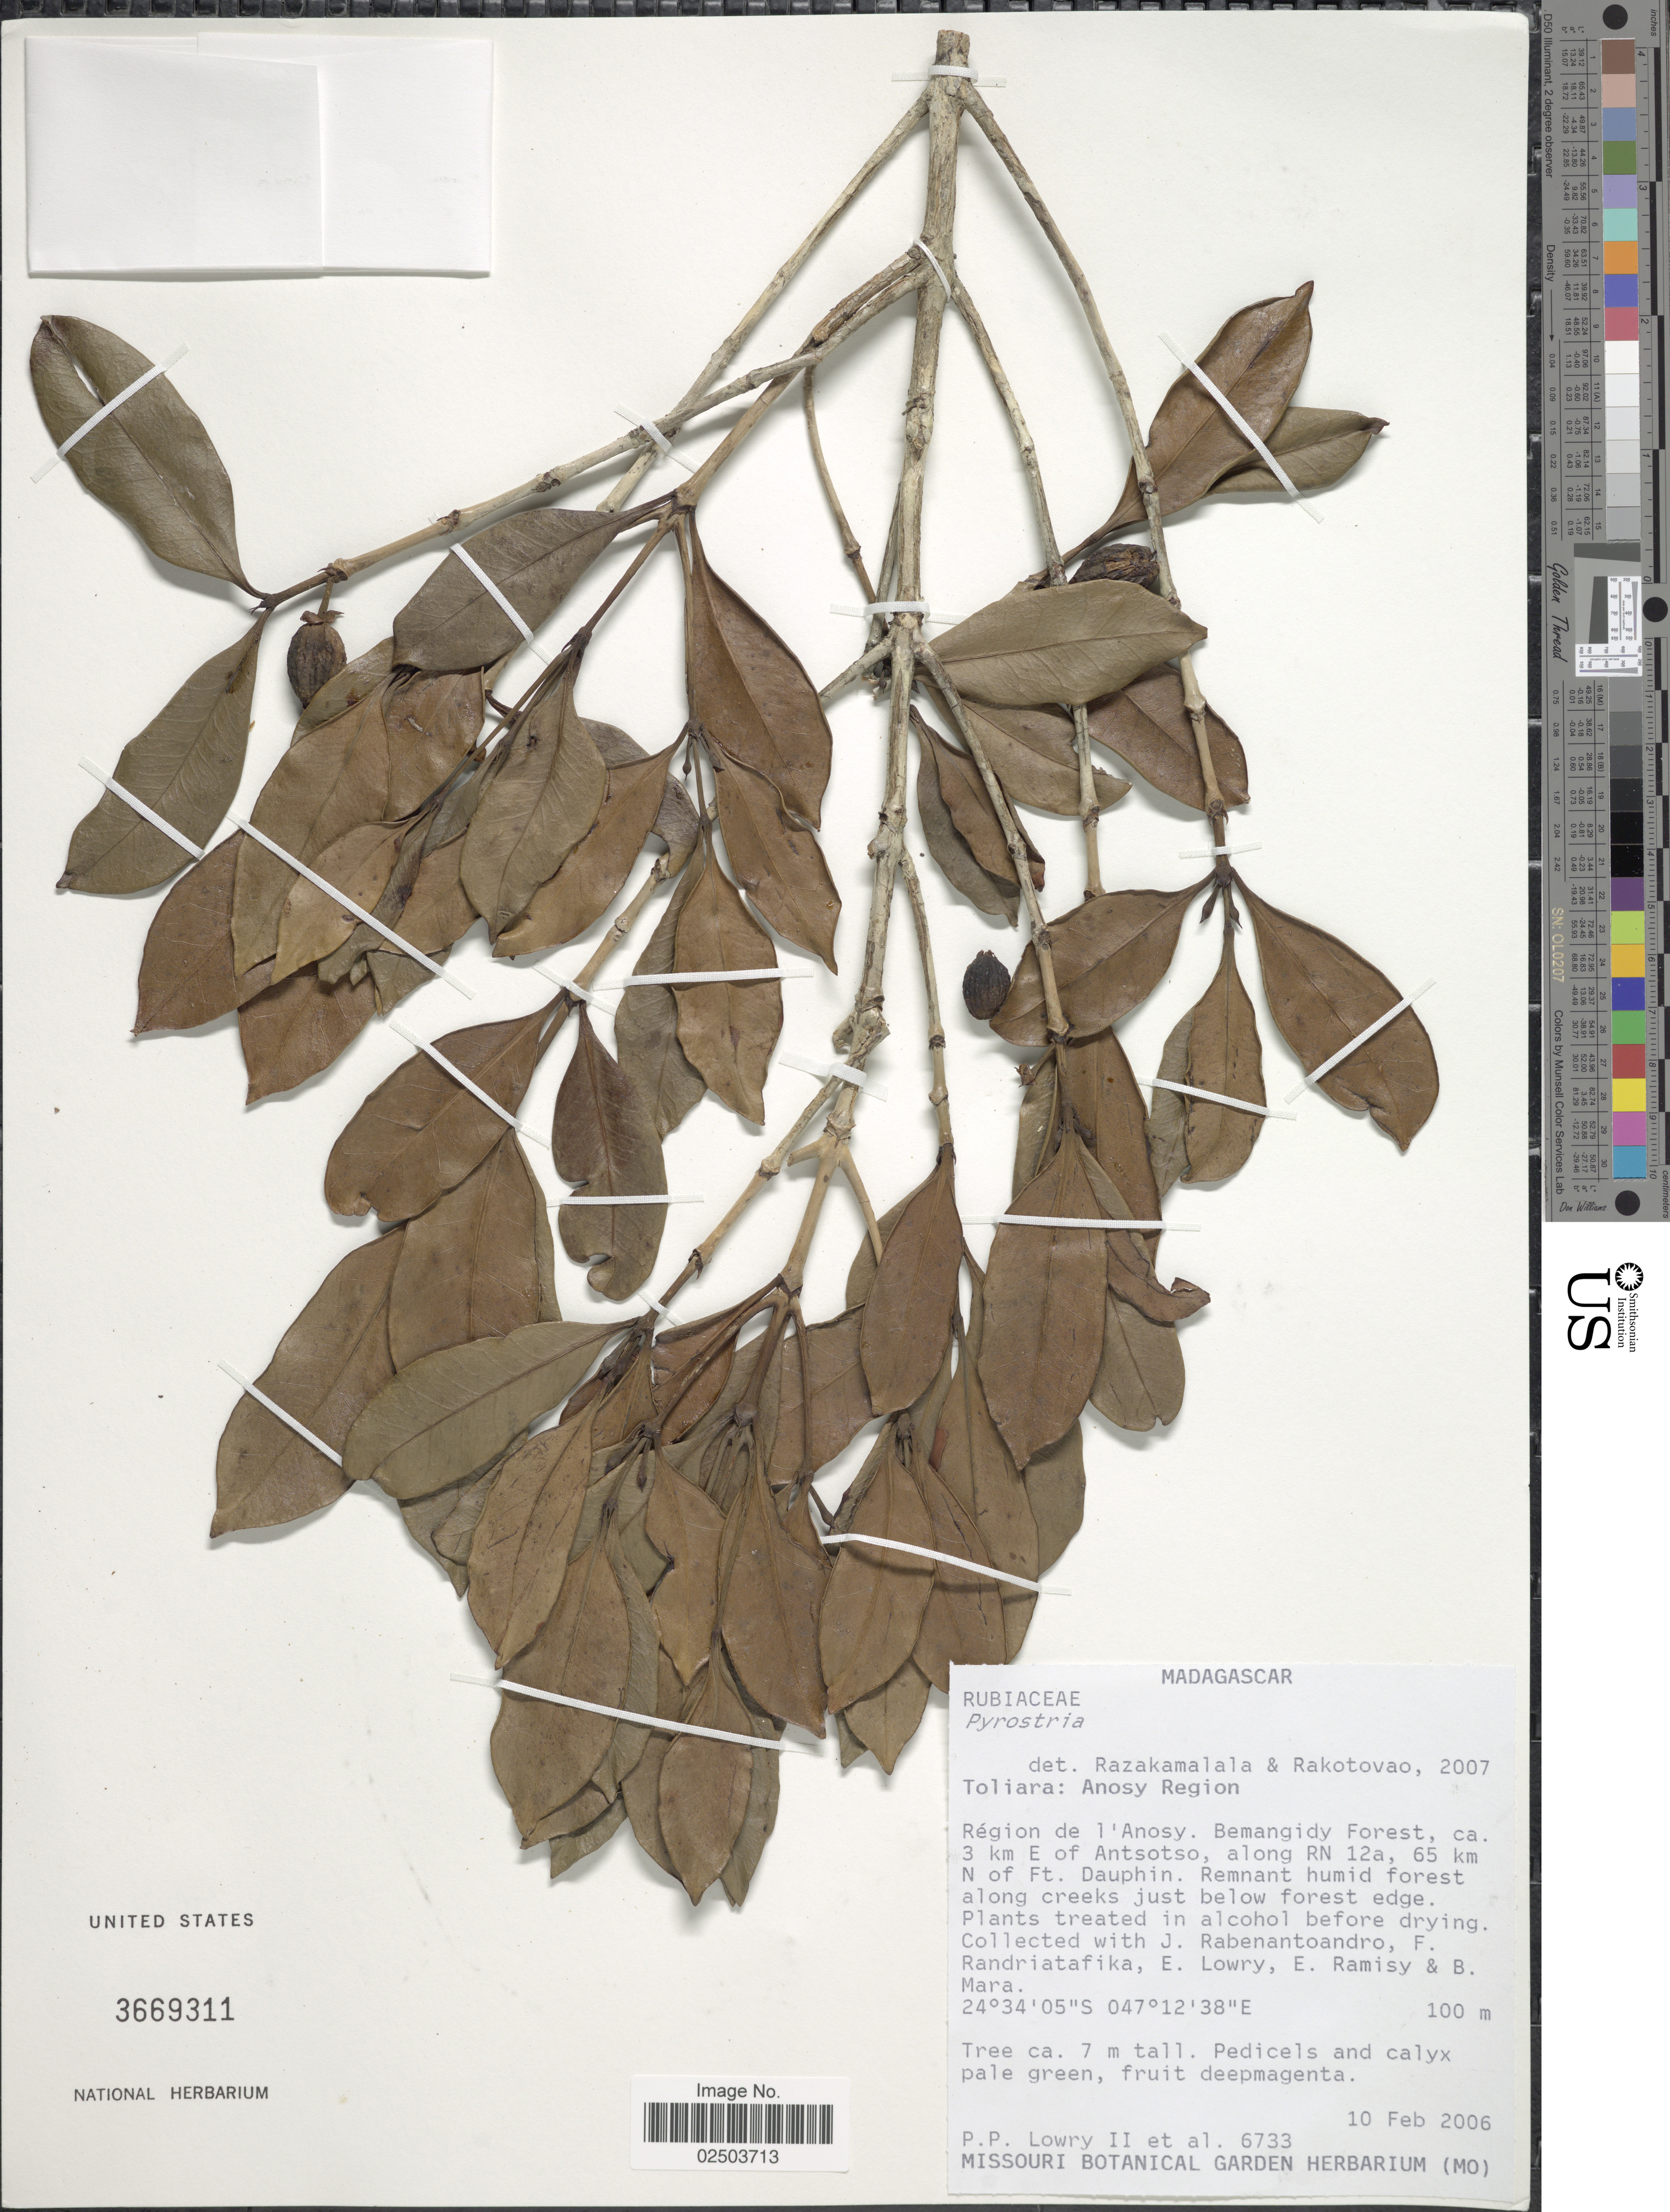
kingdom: Plantae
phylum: Tracheophyta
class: Magnoliopsida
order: Gentianales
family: Rubiaceae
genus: Pyrostria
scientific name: Pyrostria sp.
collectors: P. P. Lowry & et al.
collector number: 6733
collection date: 2006-02-10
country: Madagascar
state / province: Anosy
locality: Anosy Region. Region de l'Anosy. Bemangidy Forest, ca. 3 km E of Antsotso, along RN 12a, 65 km N of Ft. Dauphin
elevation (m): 100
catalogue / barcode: US 3669311